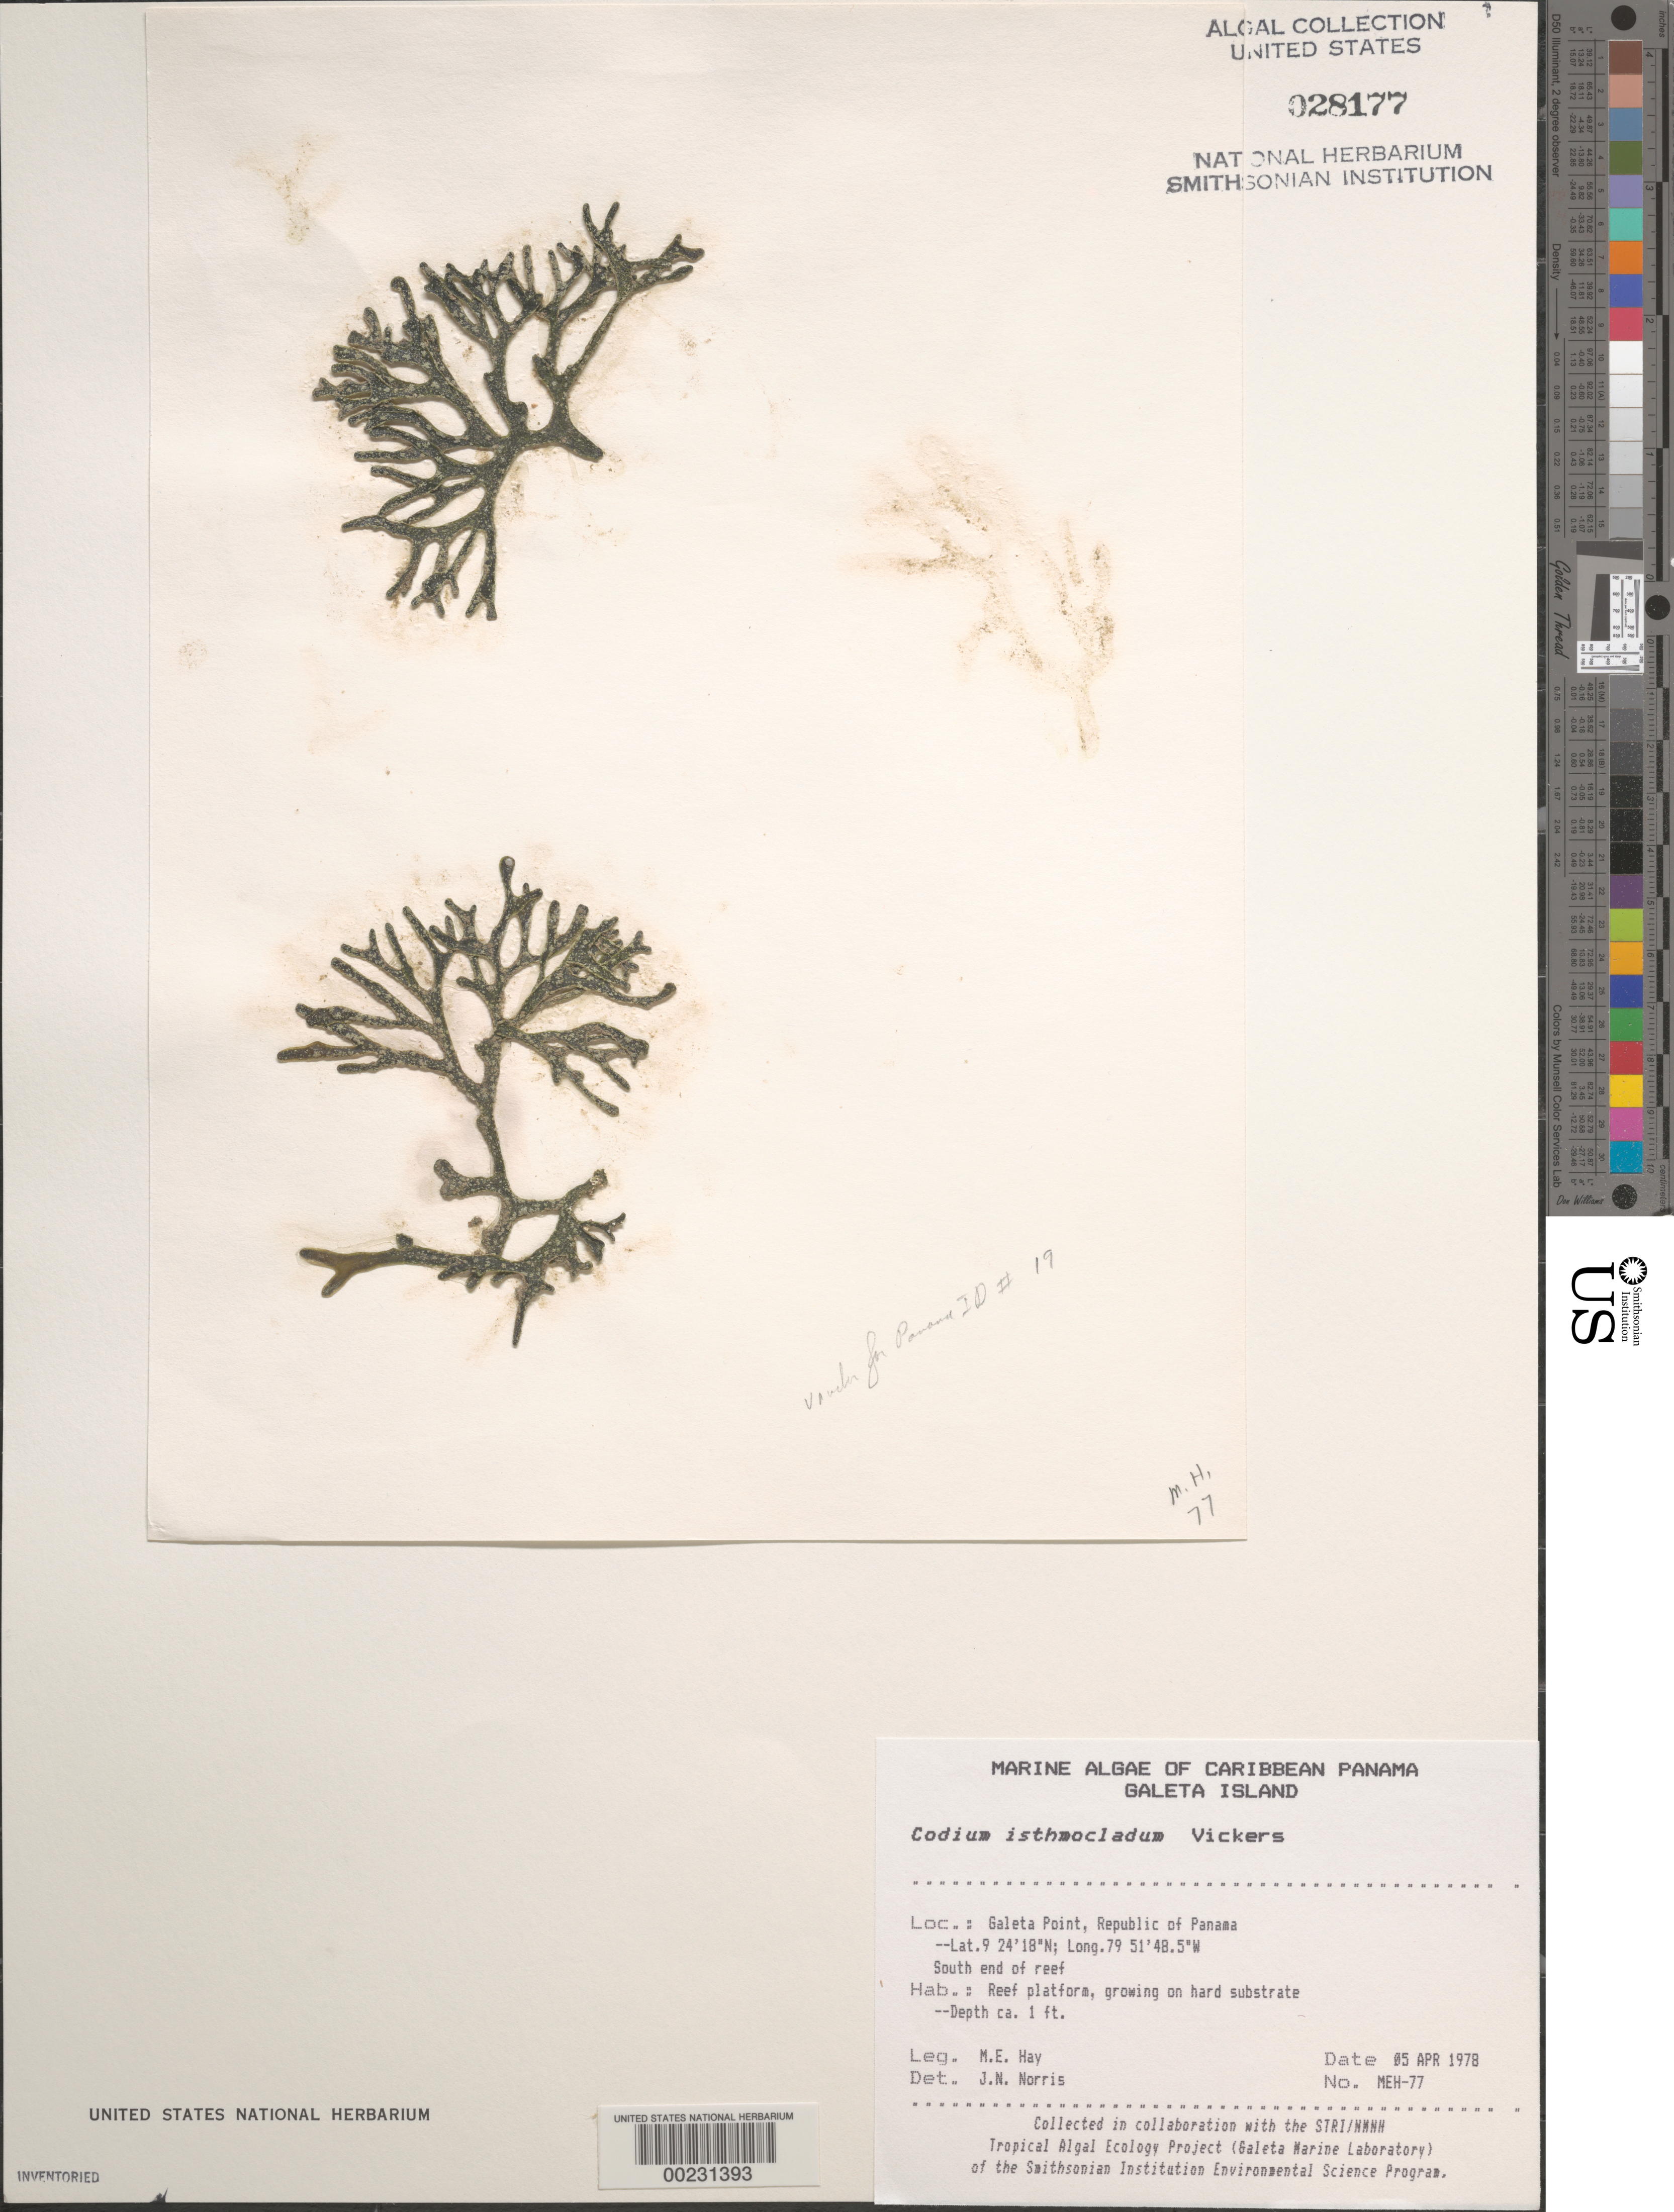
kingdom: Plantae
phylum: Chlorophyta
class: Ulvophyceae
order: Bryopsidales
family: Codiaceae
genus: Codium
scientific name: Codium isthmocladum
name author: Vickers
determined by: Norris, James N.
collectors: M. E. Hay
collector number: MEH-77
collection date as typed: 05 Apr 1978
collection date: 1978-04-05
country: Panama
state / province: Colón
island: Galeta Island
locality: Galeta Point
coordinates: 9 24' 18" N, 79 51' 48.5" W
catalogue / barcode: US 28177